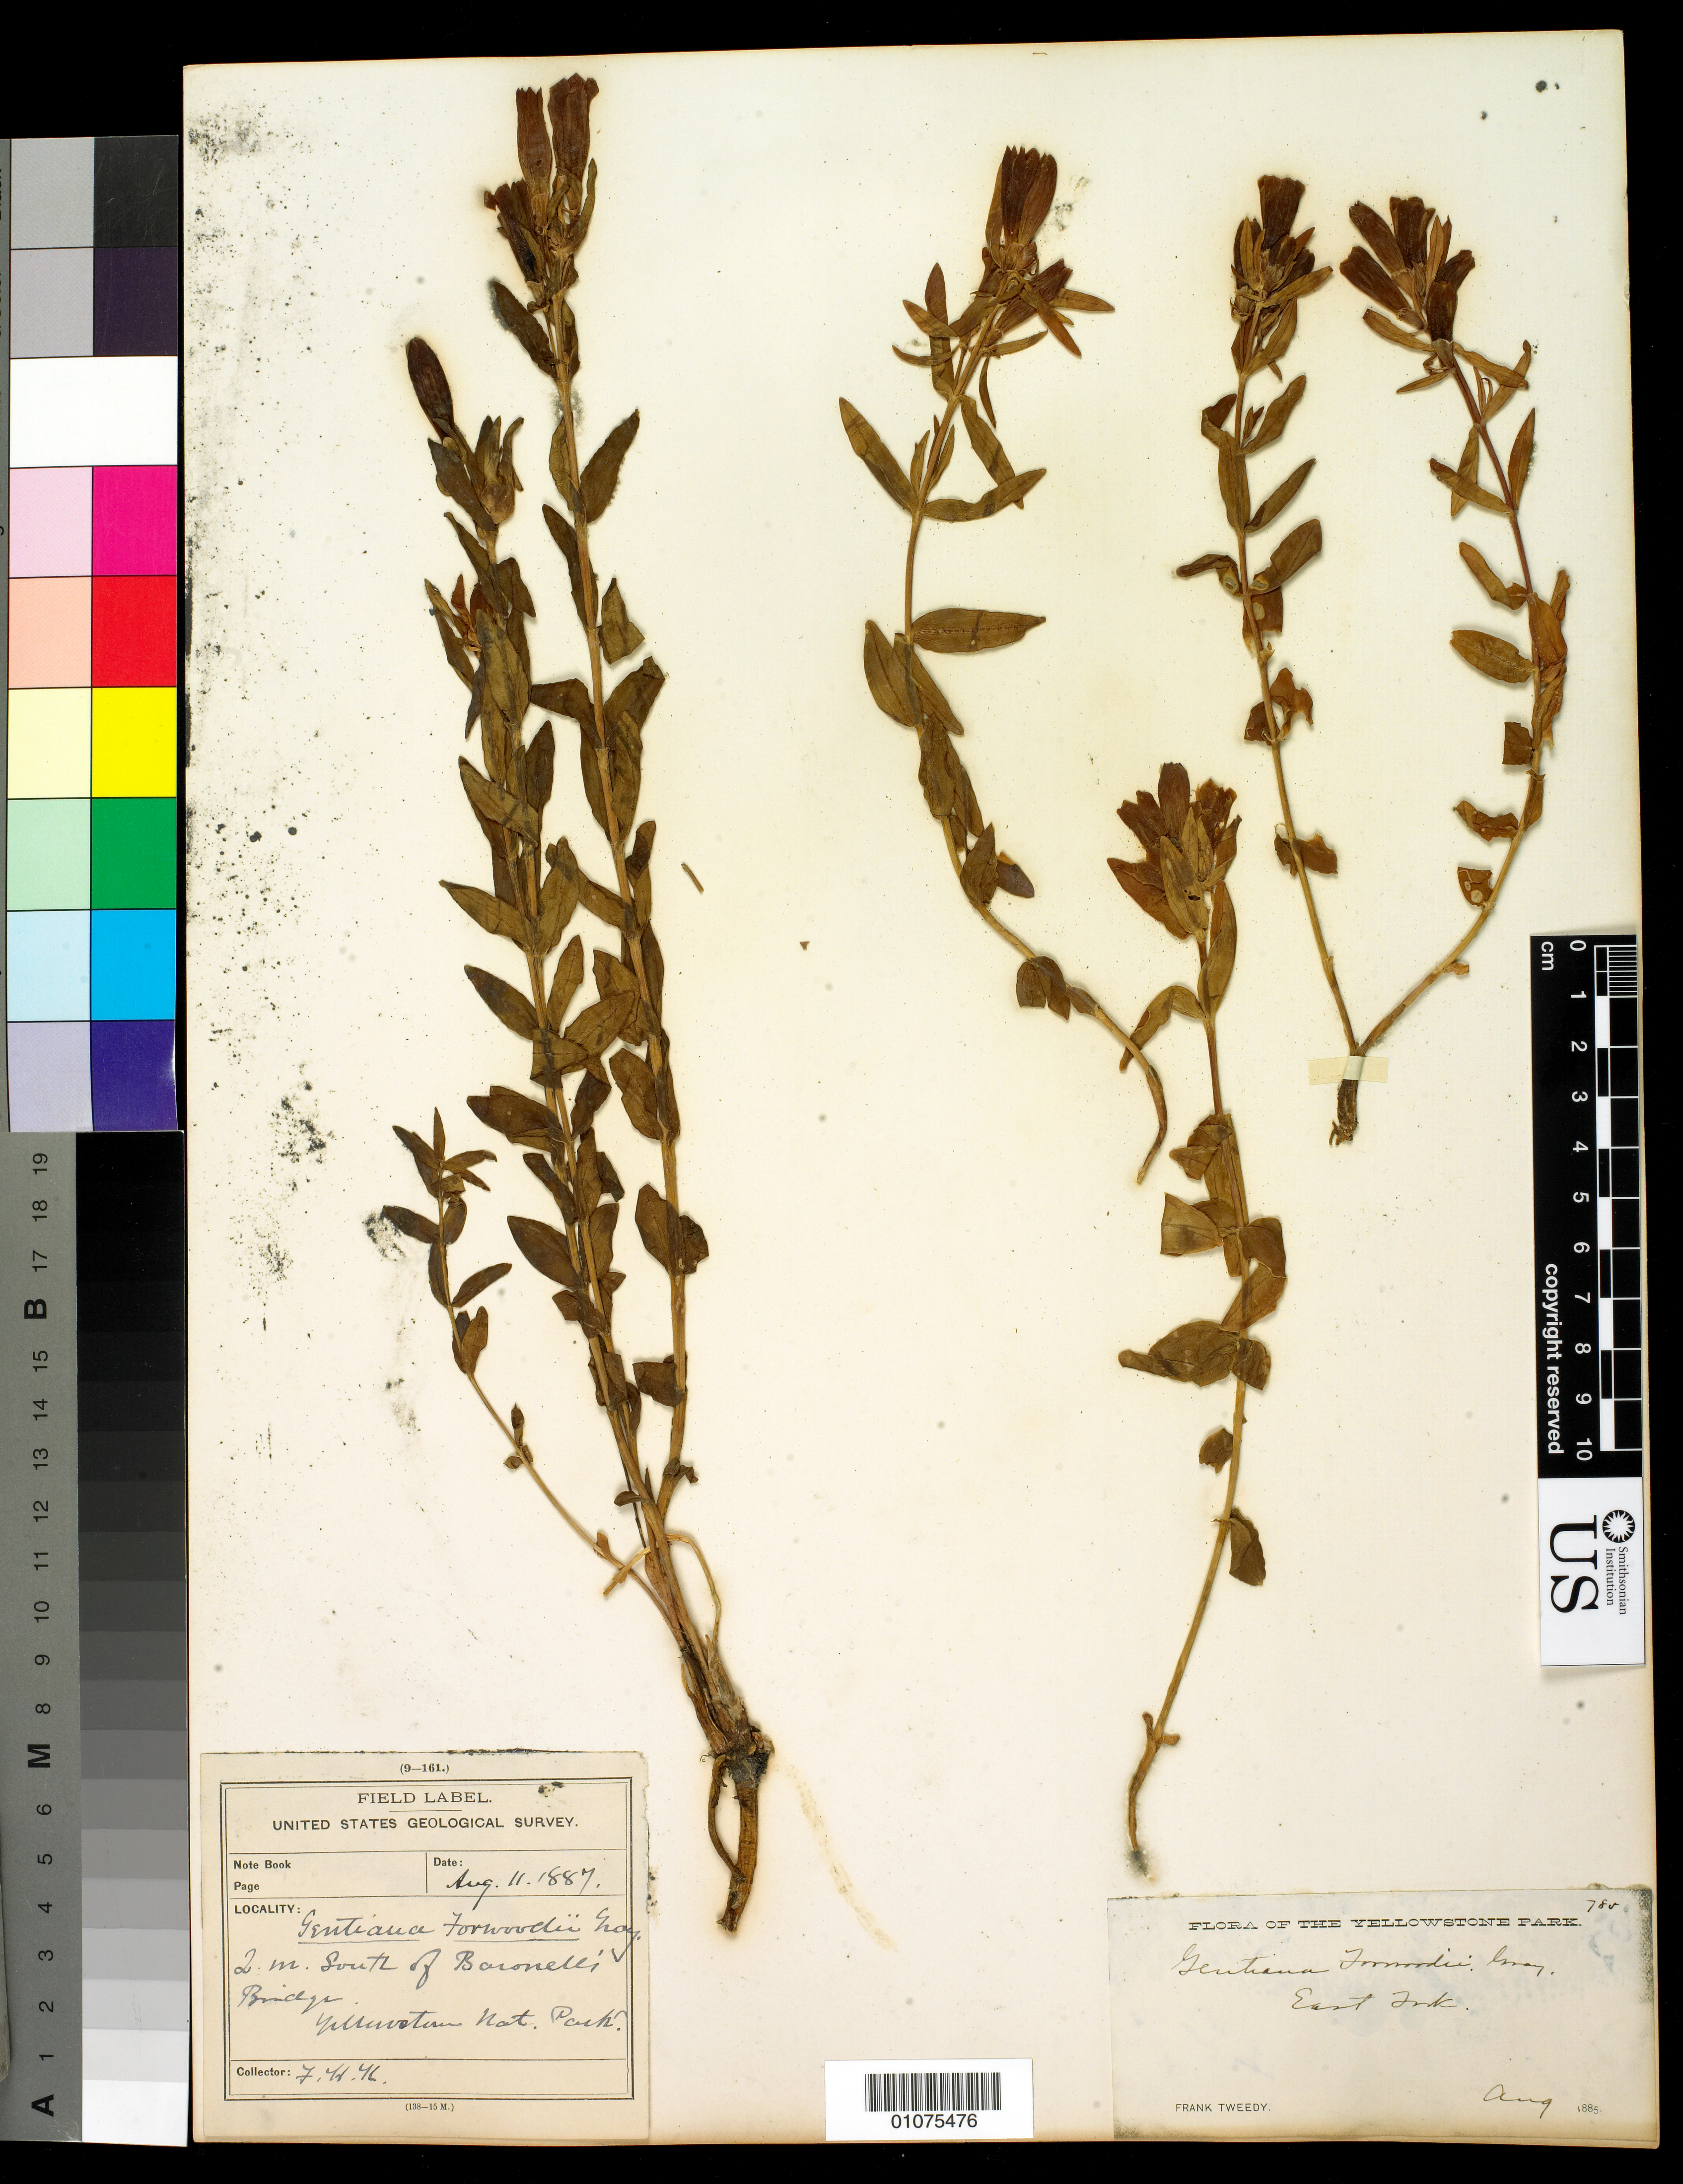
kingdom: Plantae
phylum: Tracheophyta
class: Magnoliopsida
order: Gentianales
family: Gentianaceae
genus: Gentiana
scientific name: Gentiana forwoodii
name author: A. Gray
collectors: F. H. Knowlton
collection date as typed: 11 Aug 1887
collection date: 1887-08-11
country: United States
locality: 2 m. South of Baronell's Bridge. Yellowstone Nat. Park